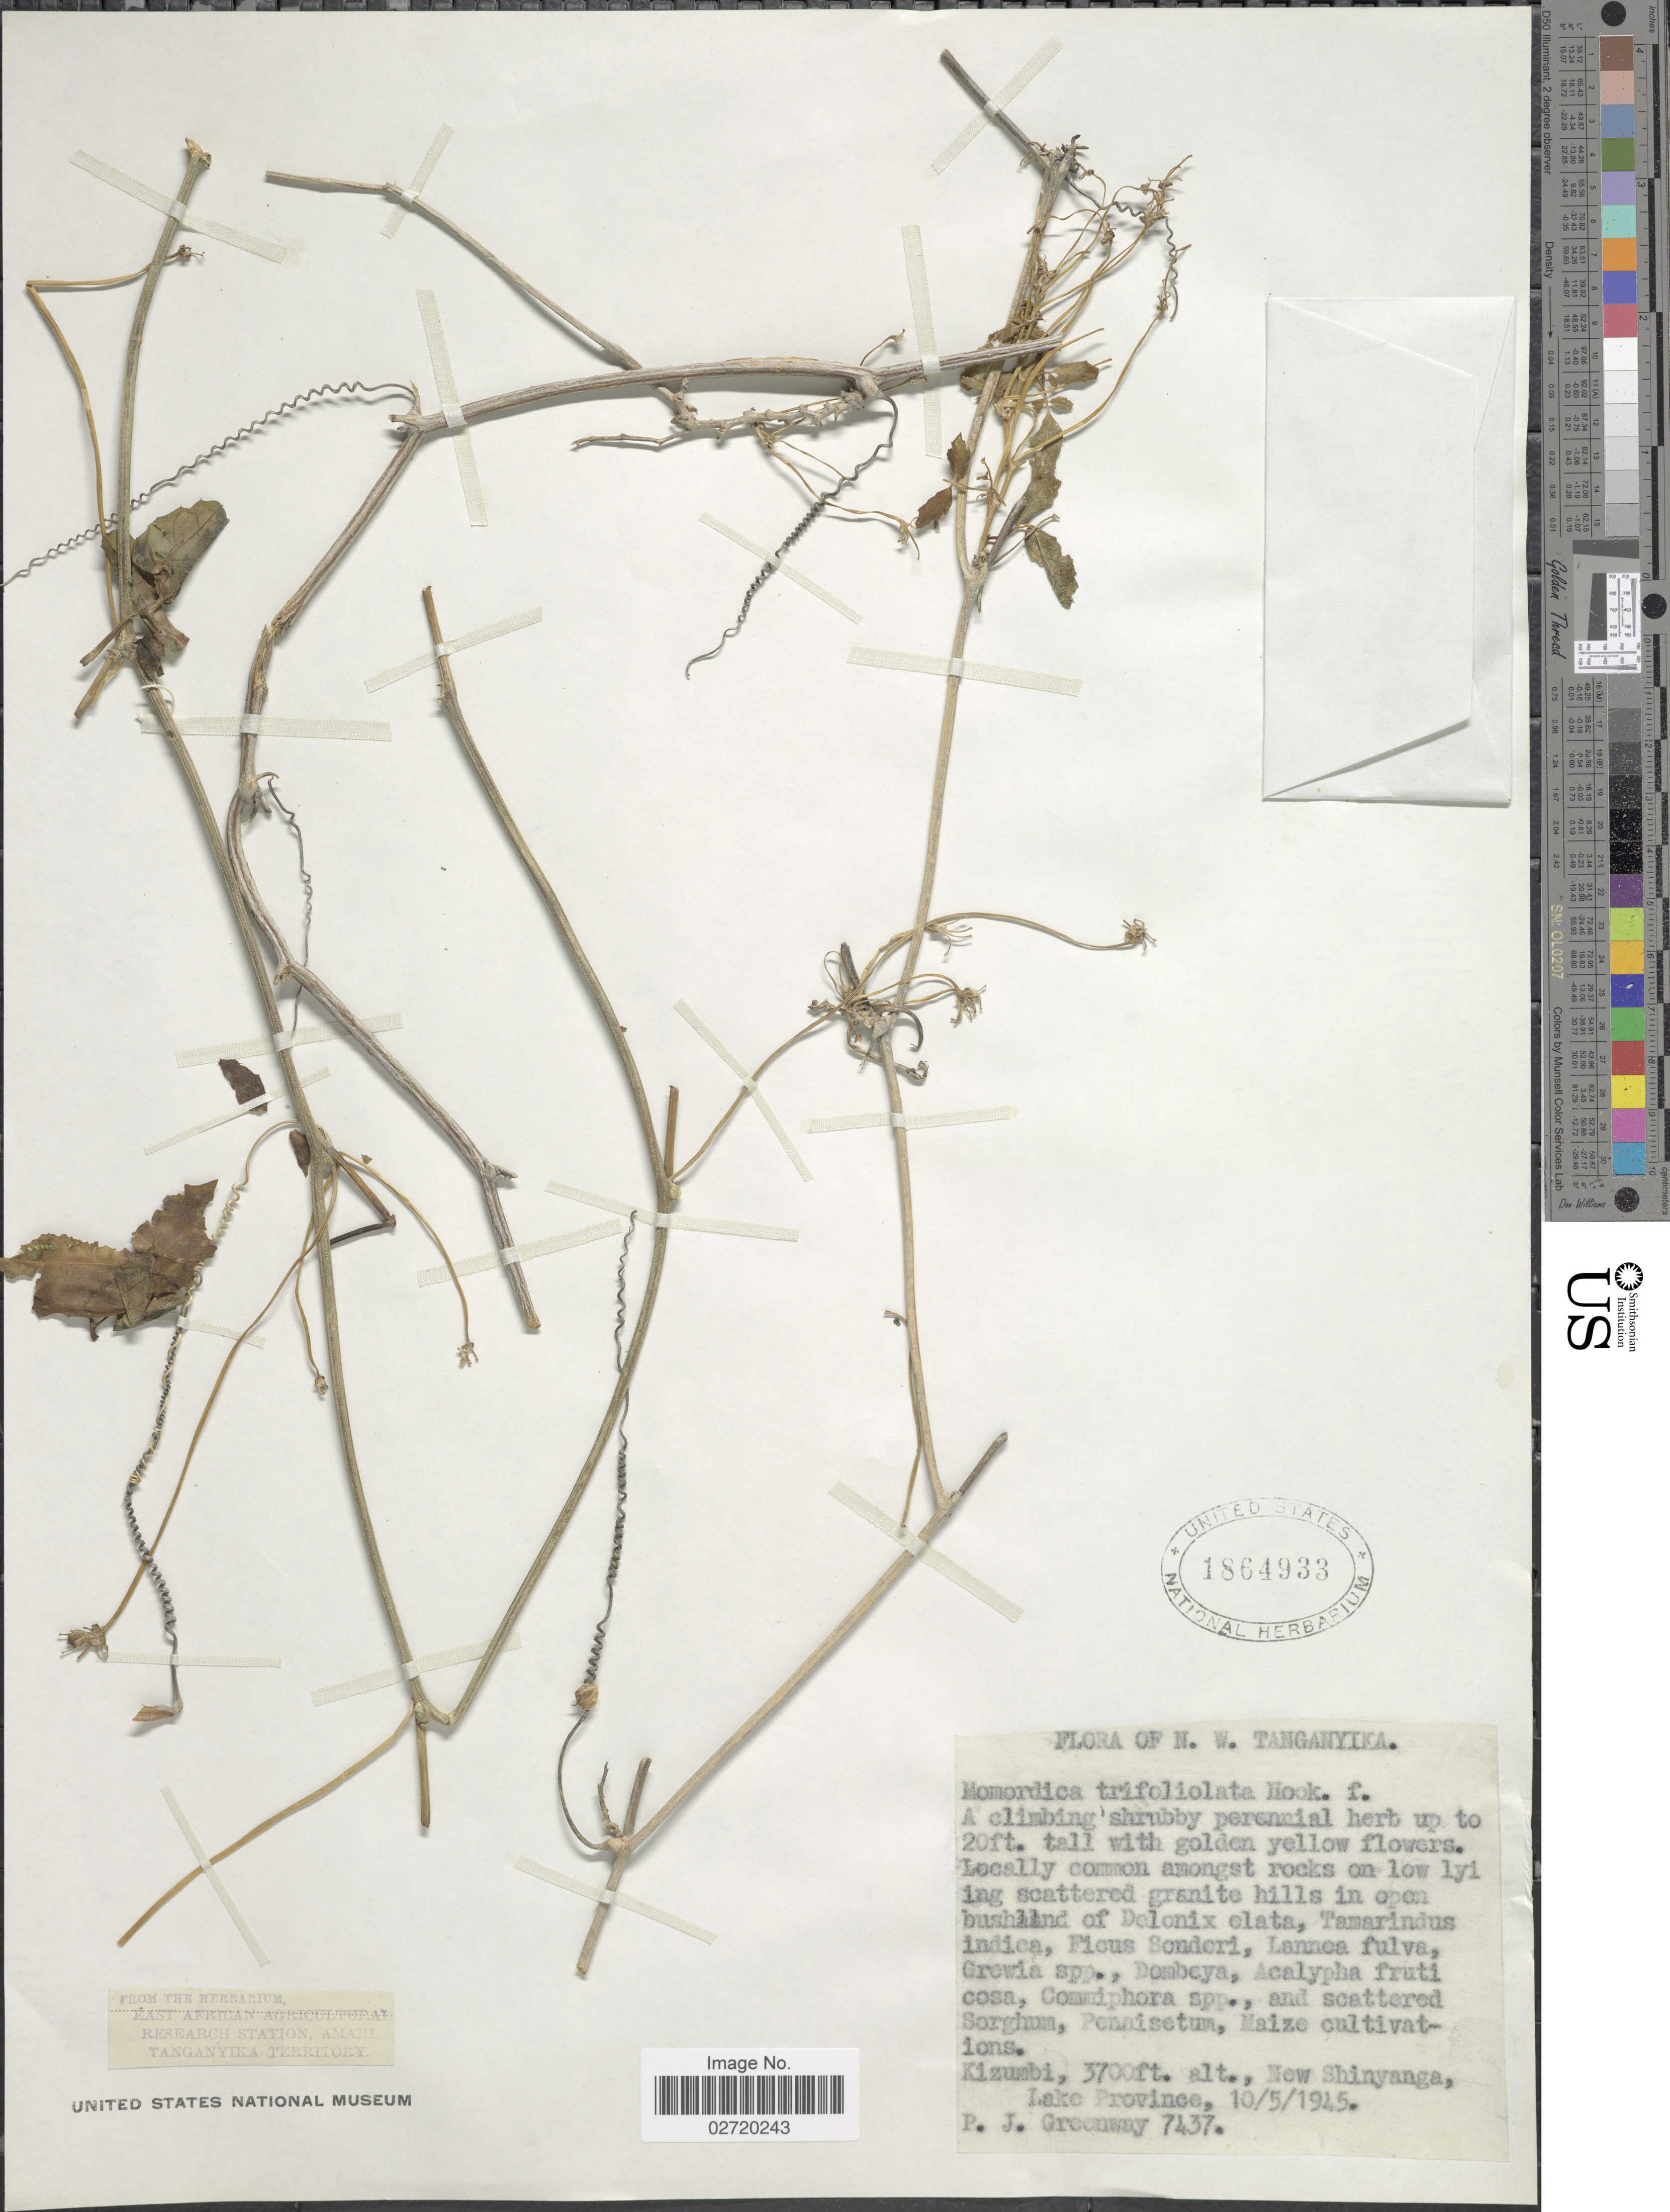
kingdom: Plantae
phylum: Tracheophyta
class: Magnoliopsida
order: Cucurbitales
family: Cucurbitaceae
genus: Momordica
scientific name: Momordica trifoliolata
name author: Hook. f.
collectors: P. J. Greenway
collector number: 7437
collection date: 1945-05-10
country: Tanzania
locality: N.W. Tanganyika, Kizumbi, New Shinyanga, Lake Province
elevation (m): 1128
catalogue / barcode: US 1864933